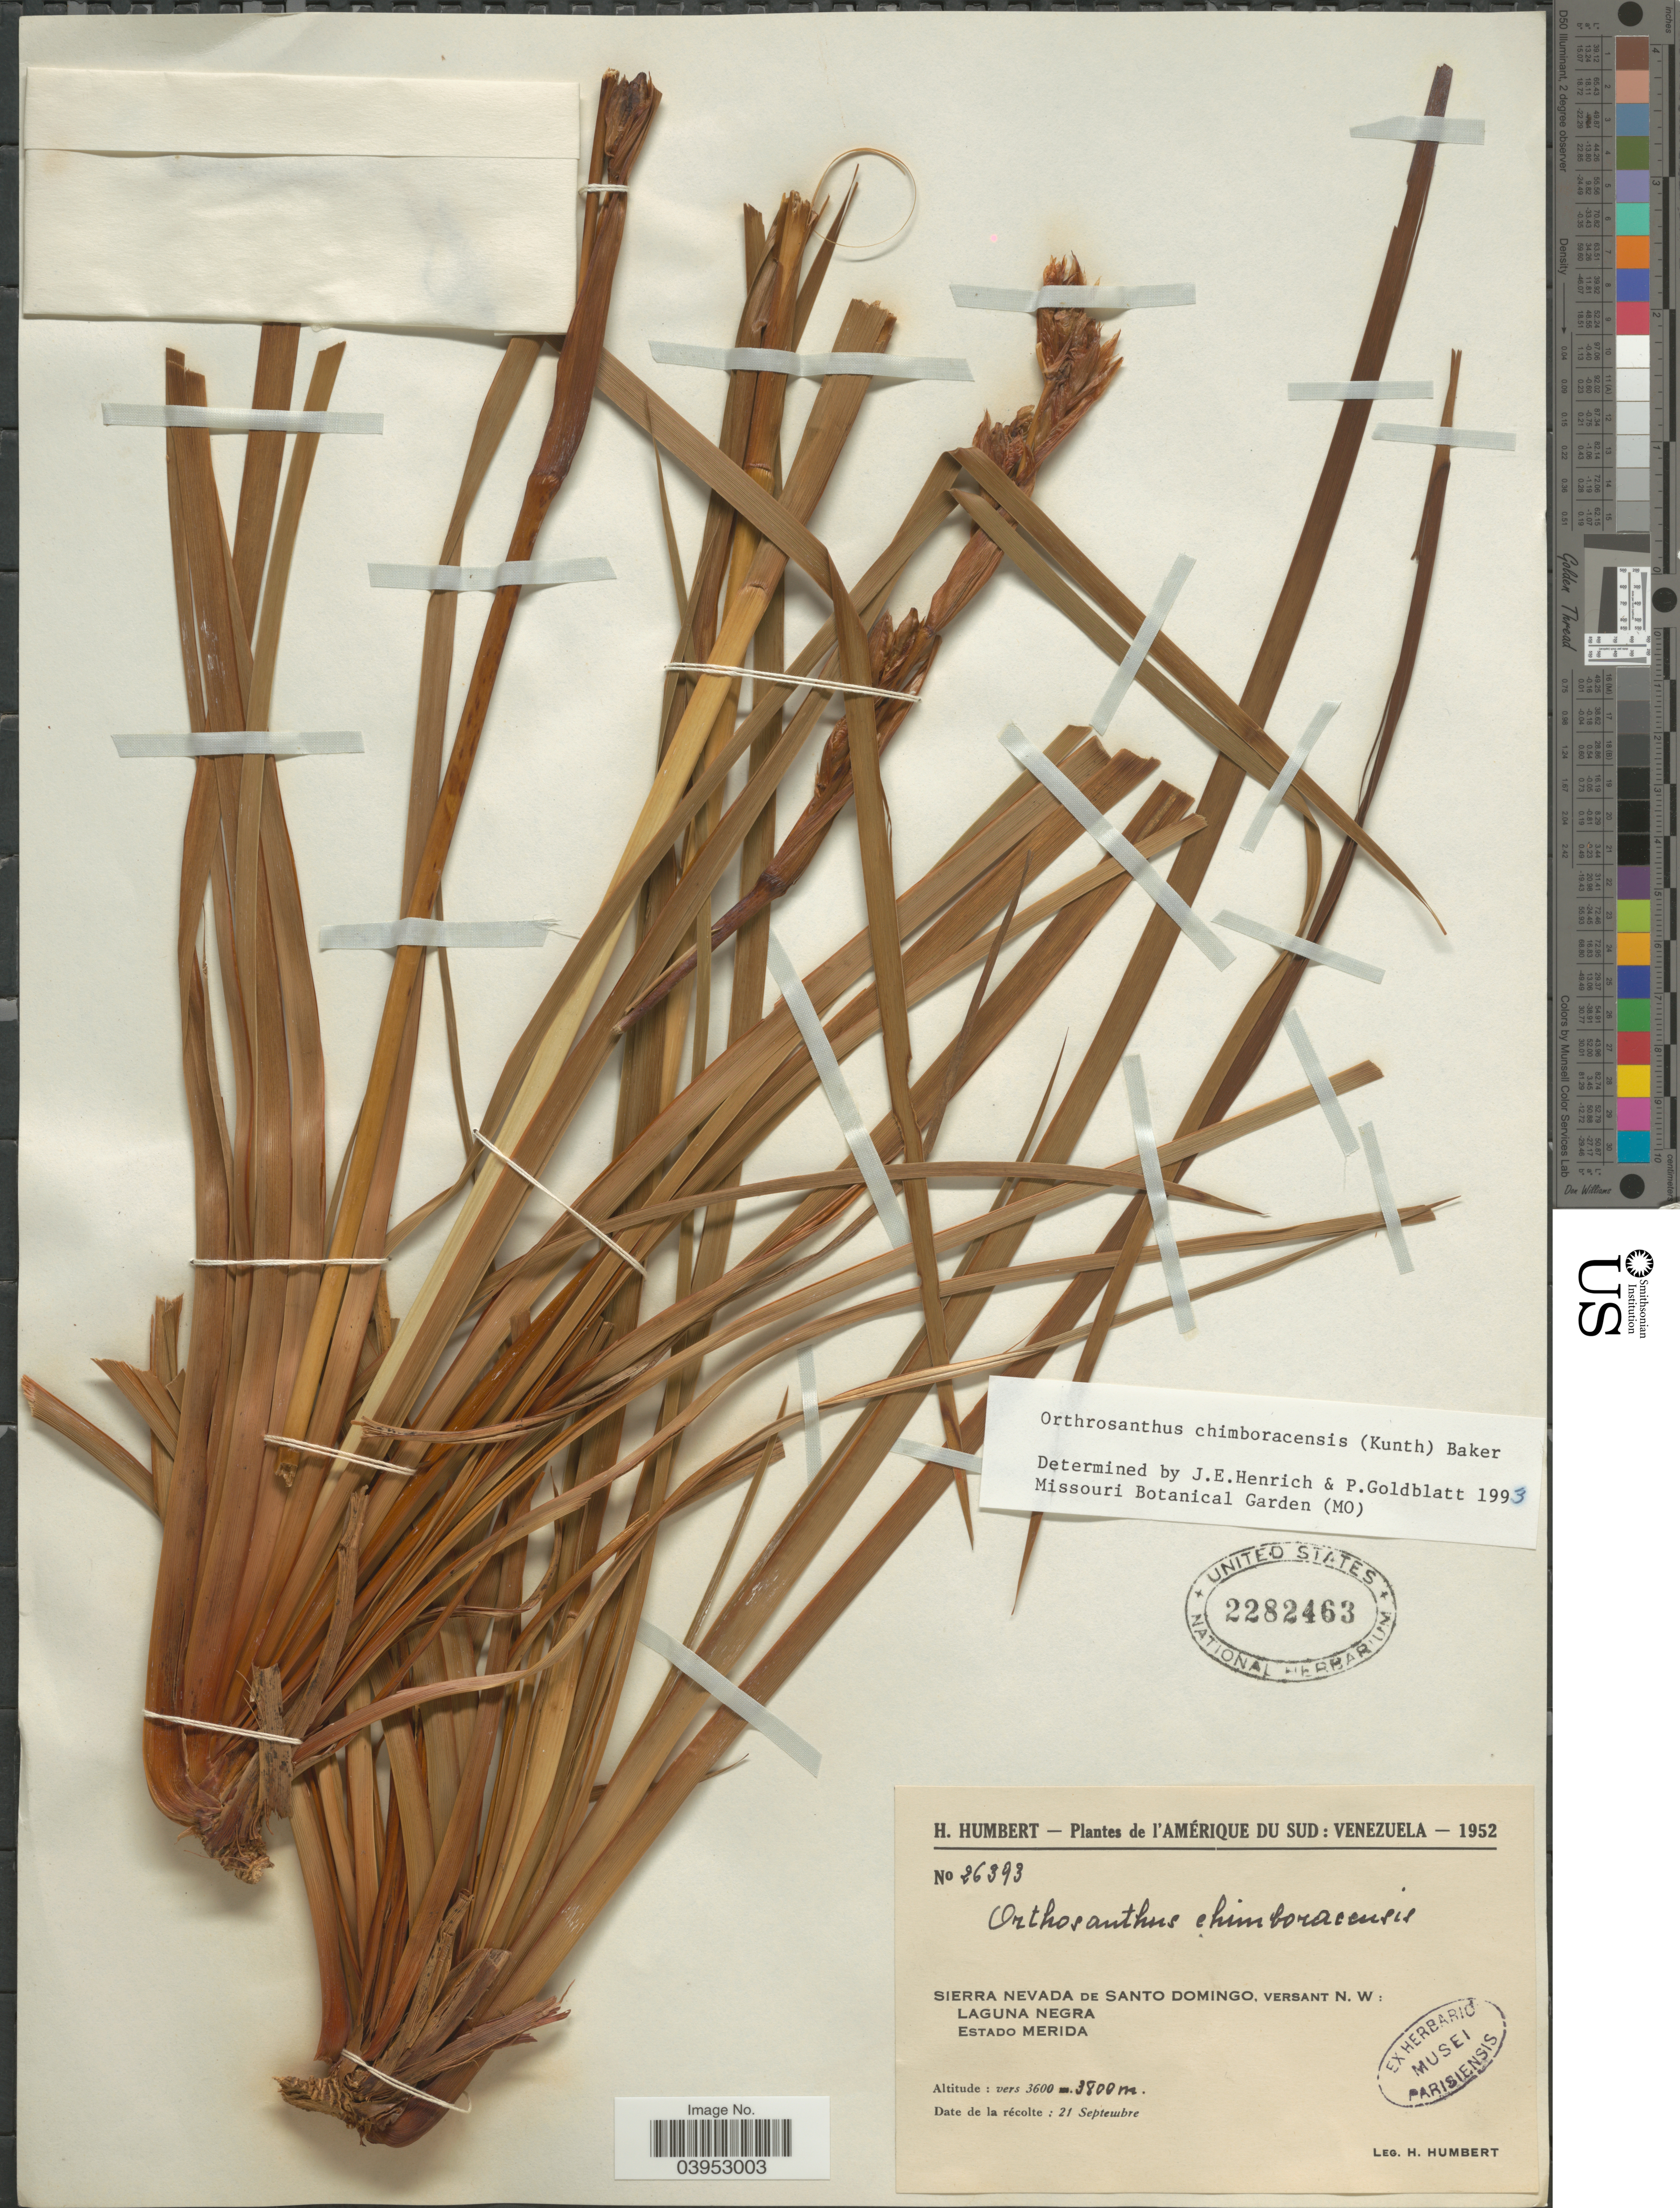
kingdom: Plantae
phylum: Tracheophyta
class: Liliopsida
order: Asparagales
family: Iridaceae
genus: Orthrosanthus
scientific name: Orthrosanthus chimboracensis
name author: (Kunth) Baker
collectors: H. Humbert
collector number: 26393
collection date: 1952-09-21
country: Venezuela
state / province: Merida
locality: L'Amerique du Sud. Sierra Nevada de Santo Domingo, versant N. W: Laguna Negra.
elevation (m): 3600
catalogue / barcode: US 2282463